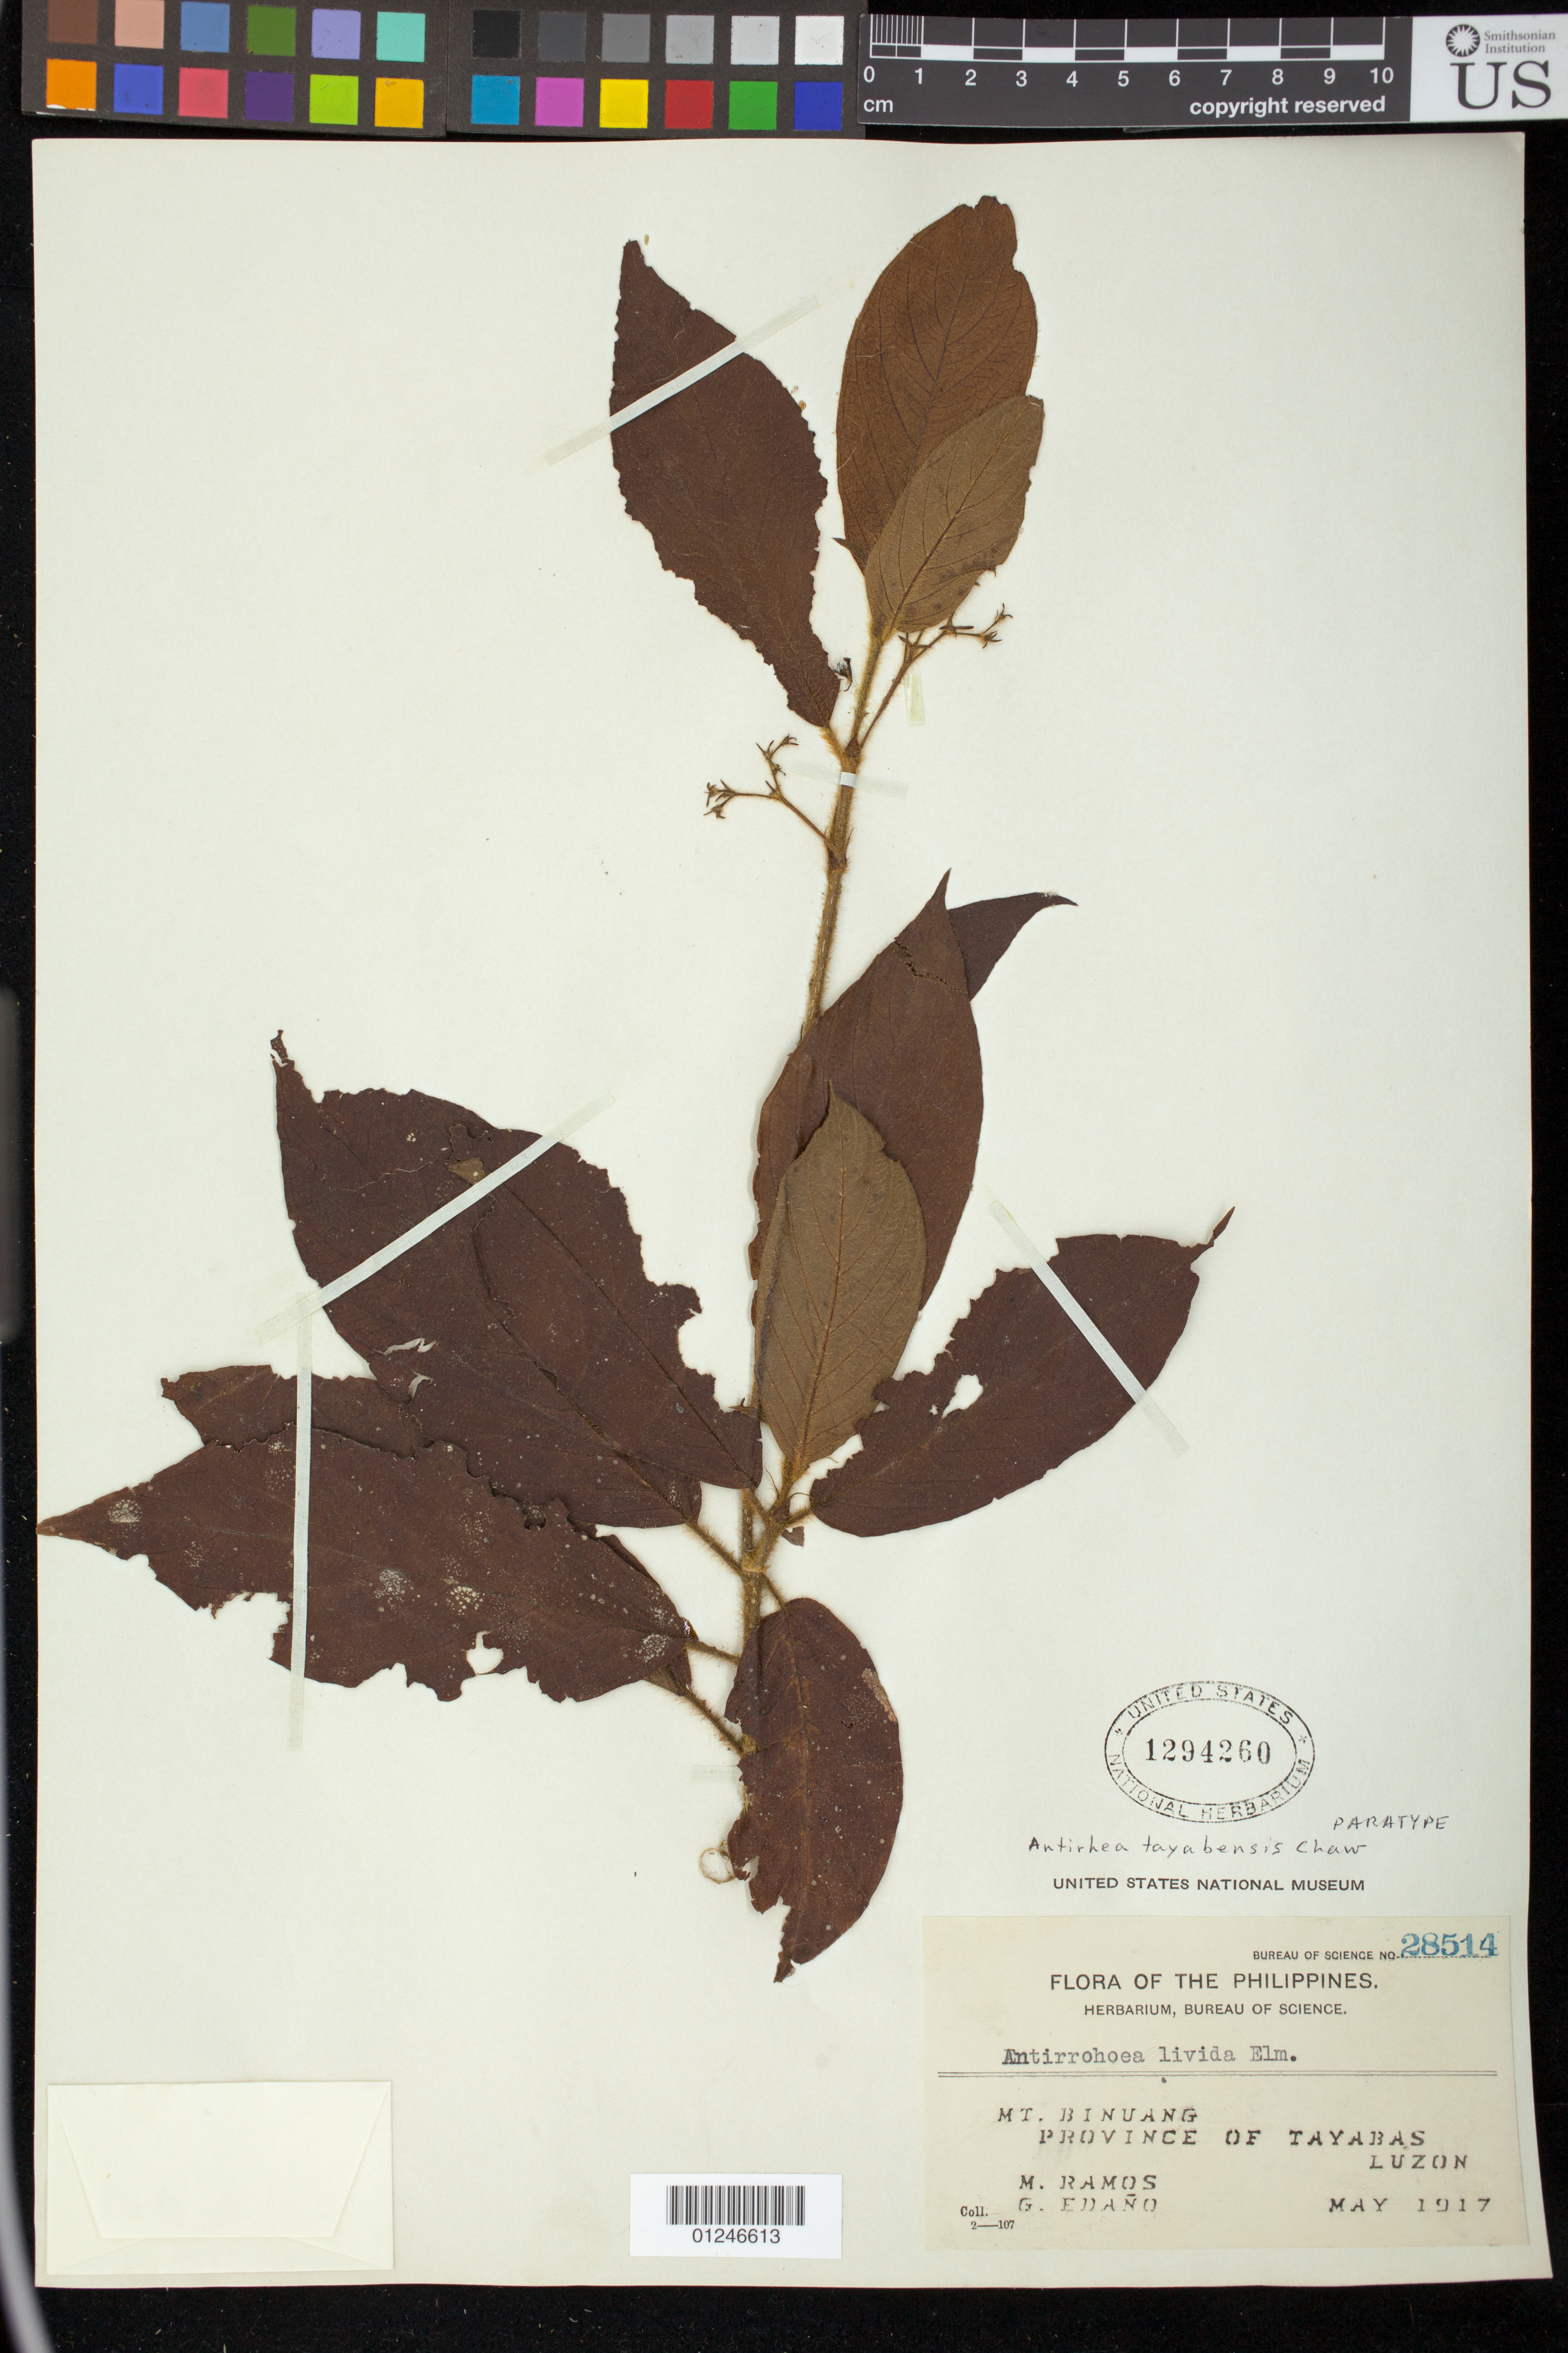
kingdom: Plantae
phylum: Tracheophyta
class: Magnoliopsida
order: Gentianales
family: Rubiaceae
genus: Guettardella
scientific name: Guettardella tayabensis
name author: (Chaw ex) J.G. Chavez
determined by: Chavez, J. G.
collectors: M. Ramos & G. E. Edaño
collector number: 2-107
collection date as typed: May 1917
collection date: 1917-05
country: Philippines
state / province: Calabarzon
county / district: Quezon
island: Luzon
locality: Mt binuang, tayabas prov. [= quezon province]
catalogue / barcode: US 1294260